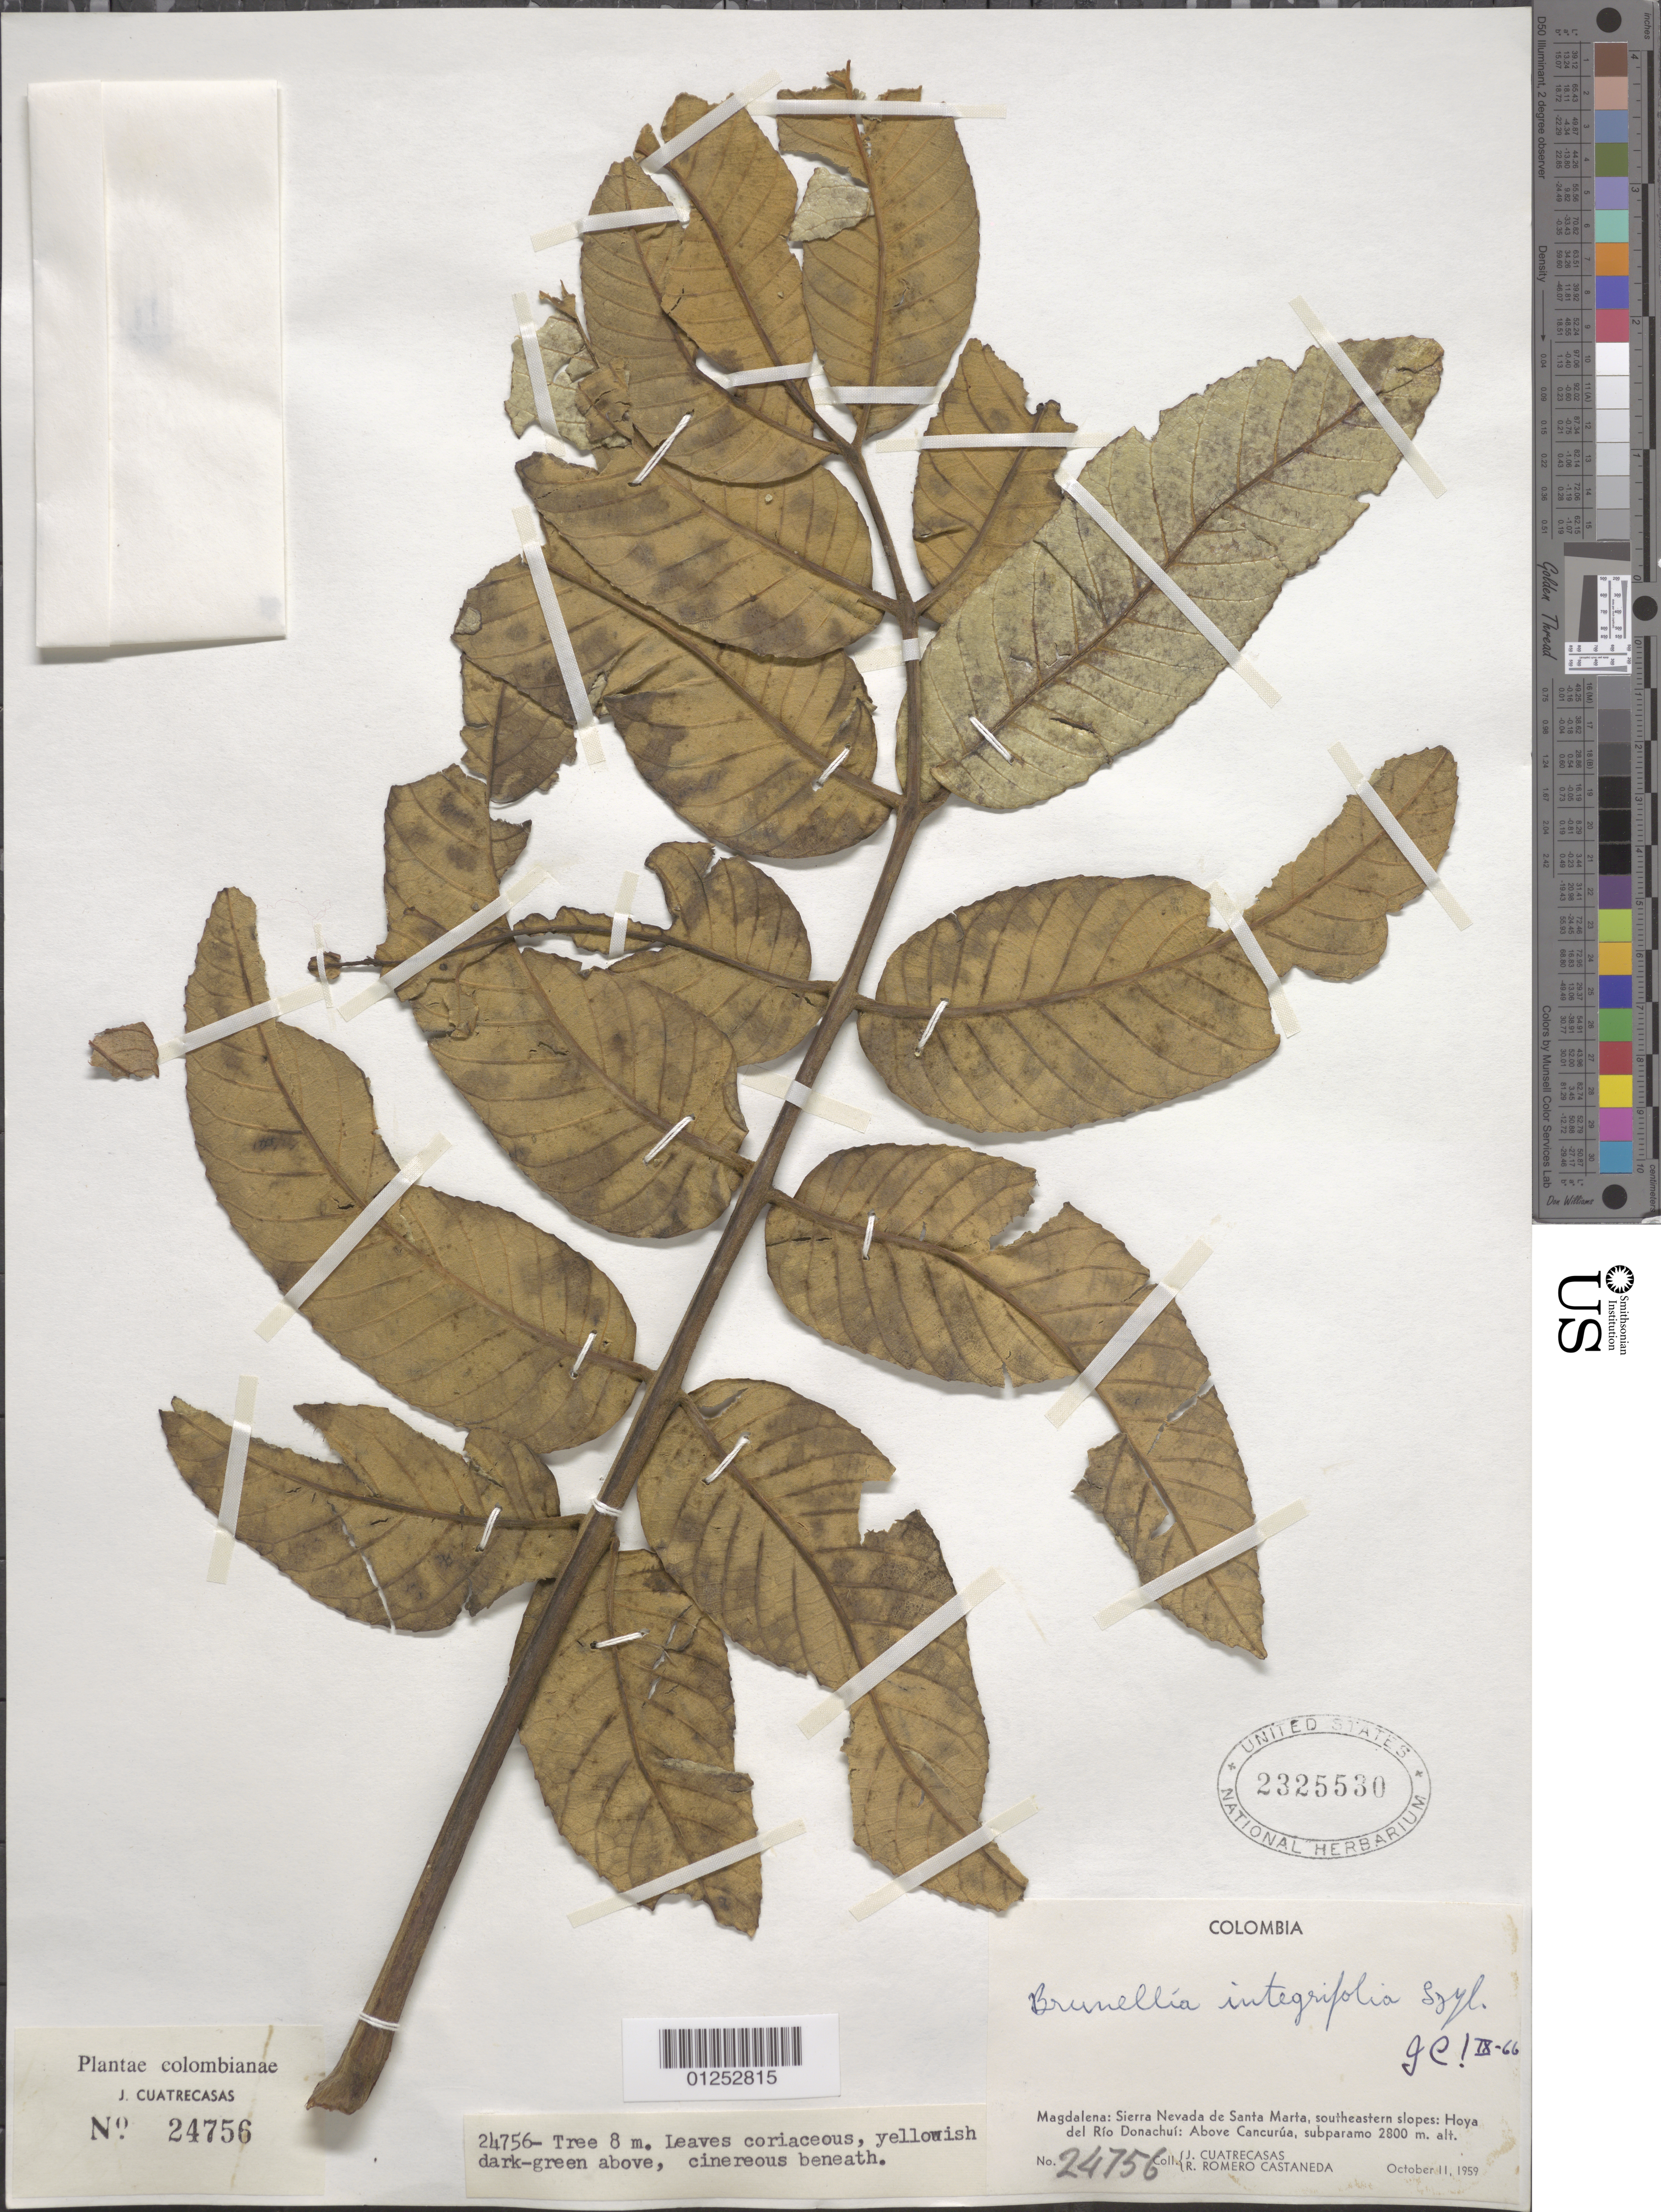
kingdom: Plantae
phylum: Tracheophyta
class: Magnoliopsida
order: Oxalidales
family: Brunelliaceae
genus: Brunellia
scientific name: Brunellia integrifolia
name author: Szyszyl.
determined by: Cuatrecasas, J.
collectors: J. Cuatrecasas & R. Romero Castañeda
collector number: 24756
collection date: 1959-10-11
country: Colombia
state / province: Magdalena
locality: Sierra Nevada de Santa Marta, southeastern slopes: Hoya del Río Donachuí: Above Cancurua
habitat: Subparamo.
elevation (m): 2800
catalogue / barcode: US 2325530